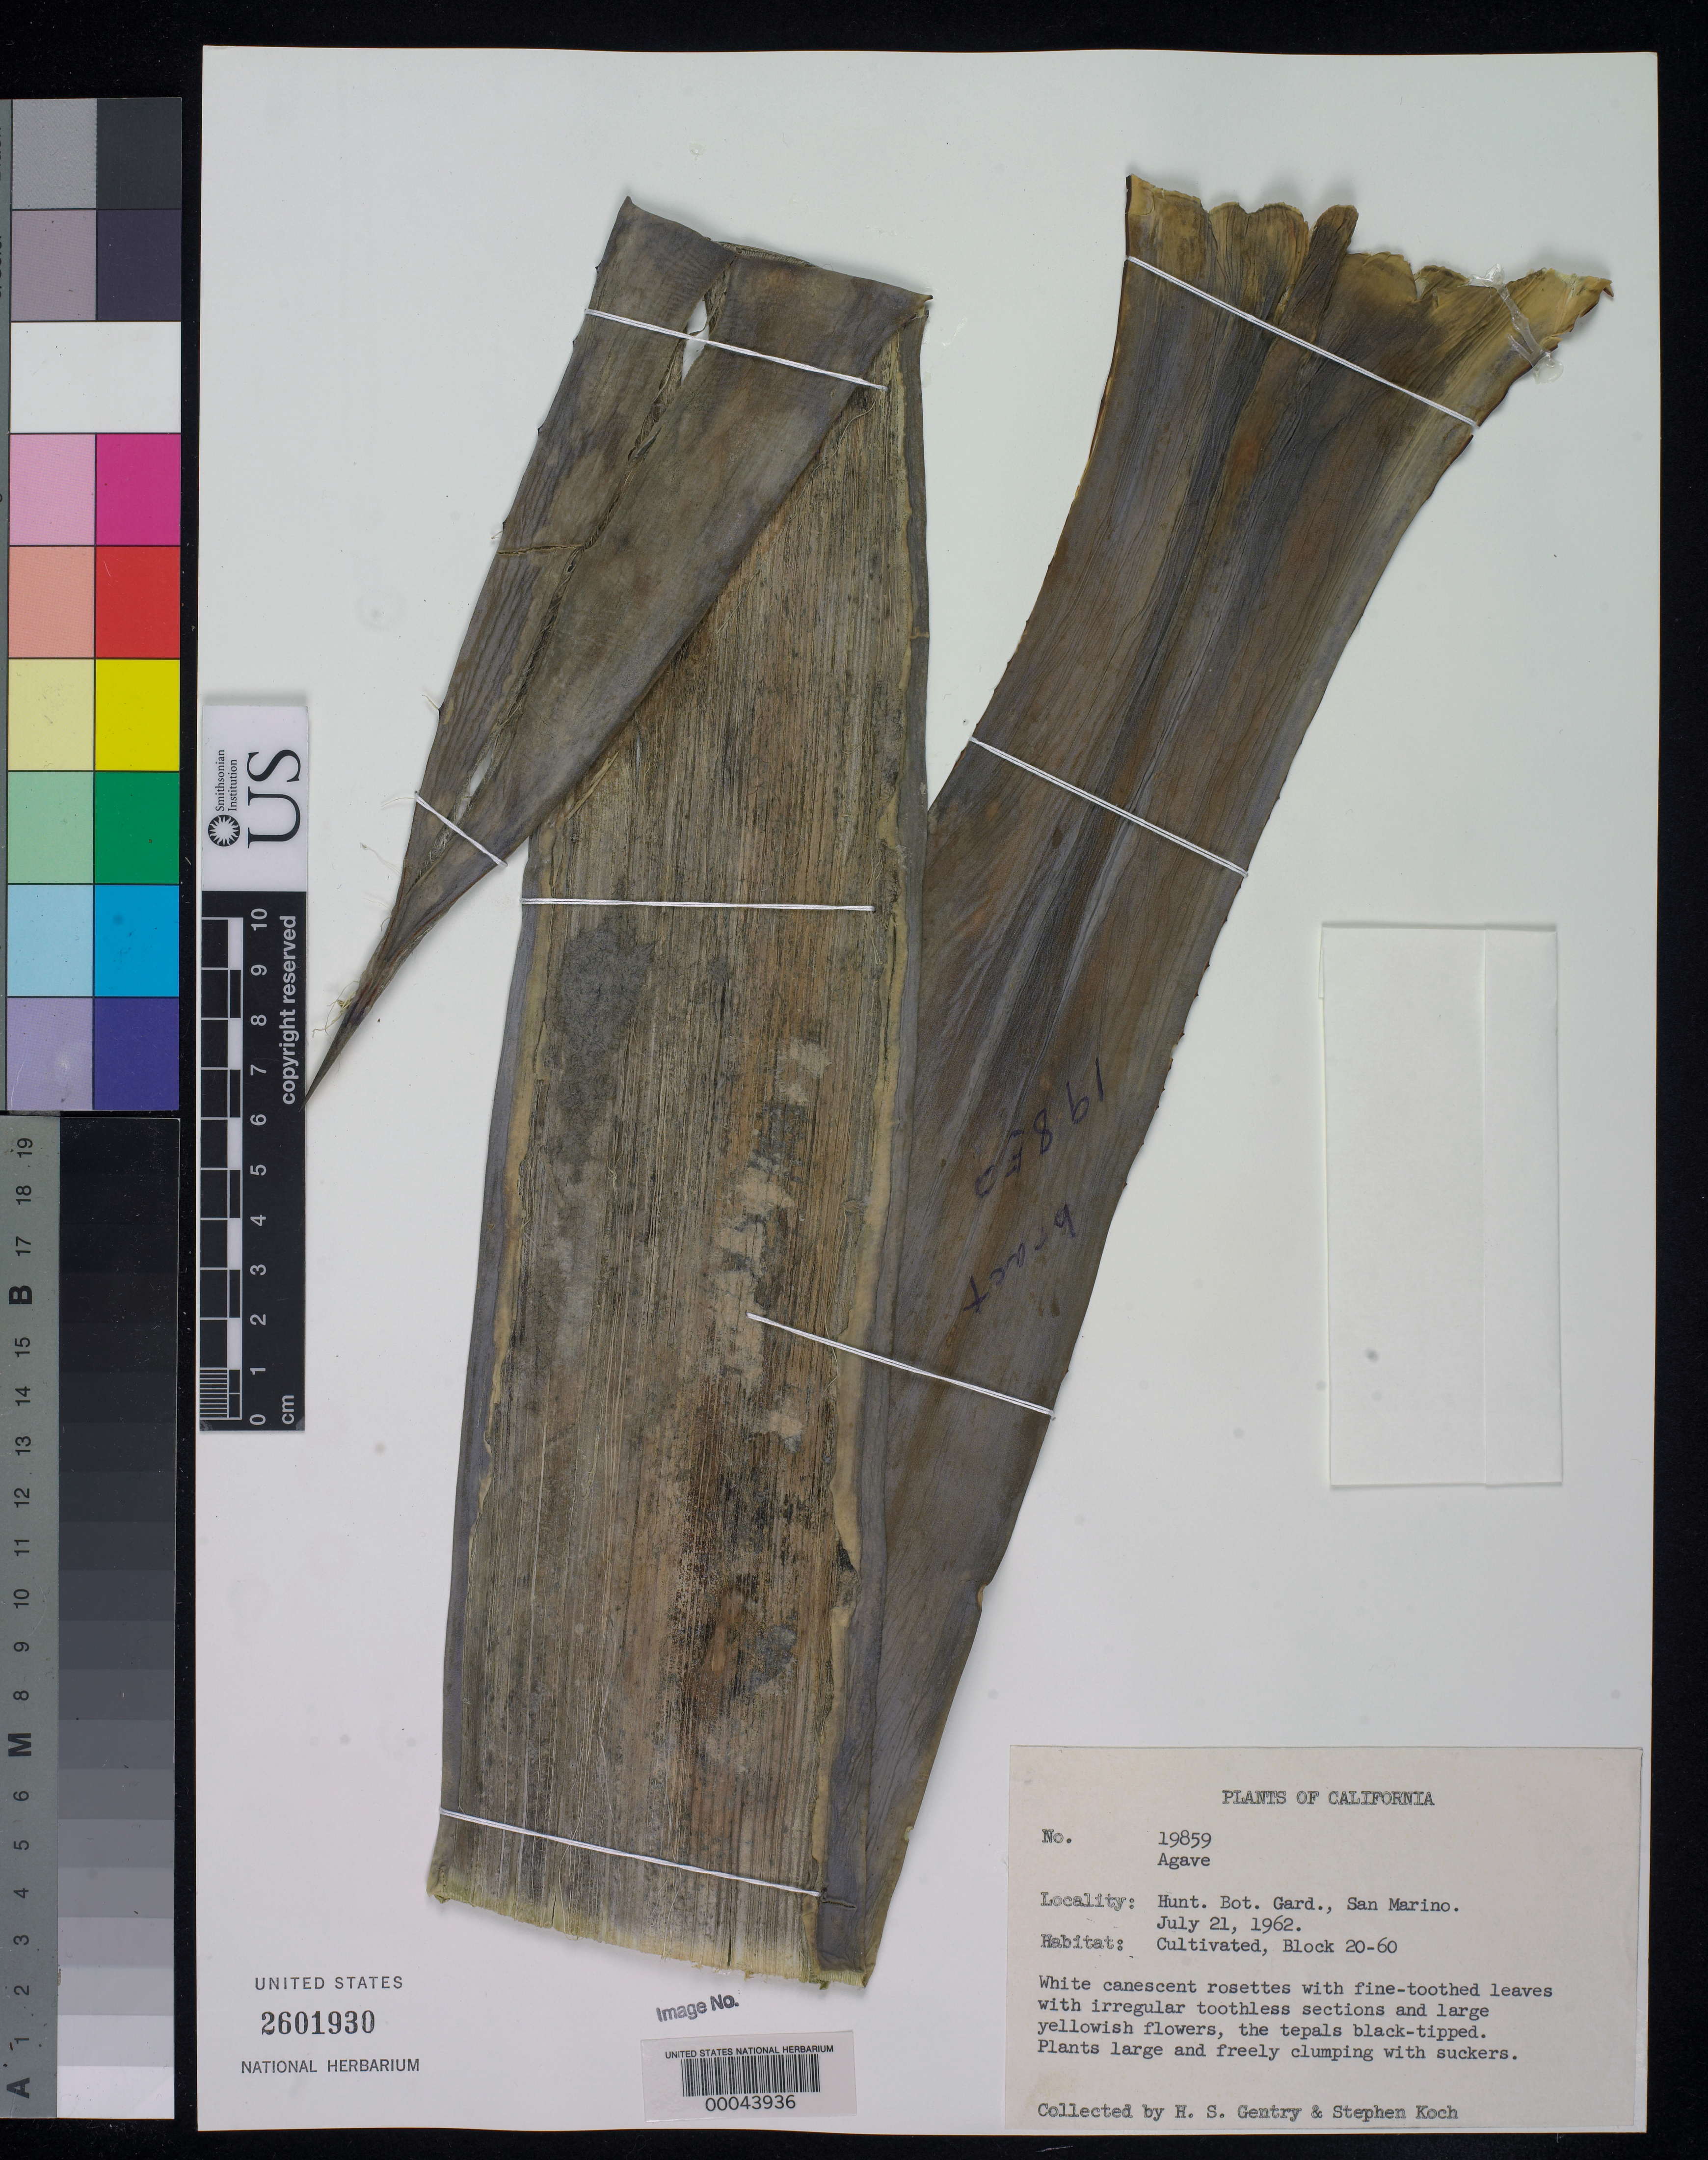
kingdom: Plantae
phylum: Tracheophyta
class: Liliopsida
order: Asparagales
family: Asparagaceae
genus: Agave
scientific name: Agave desmetiana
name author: Jacobi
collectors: H. S. Gentry & S. D. Koch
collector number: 19859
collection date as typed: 21 Jul 1962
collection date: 1962-07-21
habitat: Cultivated in block 20-60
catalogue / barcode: US 2601930